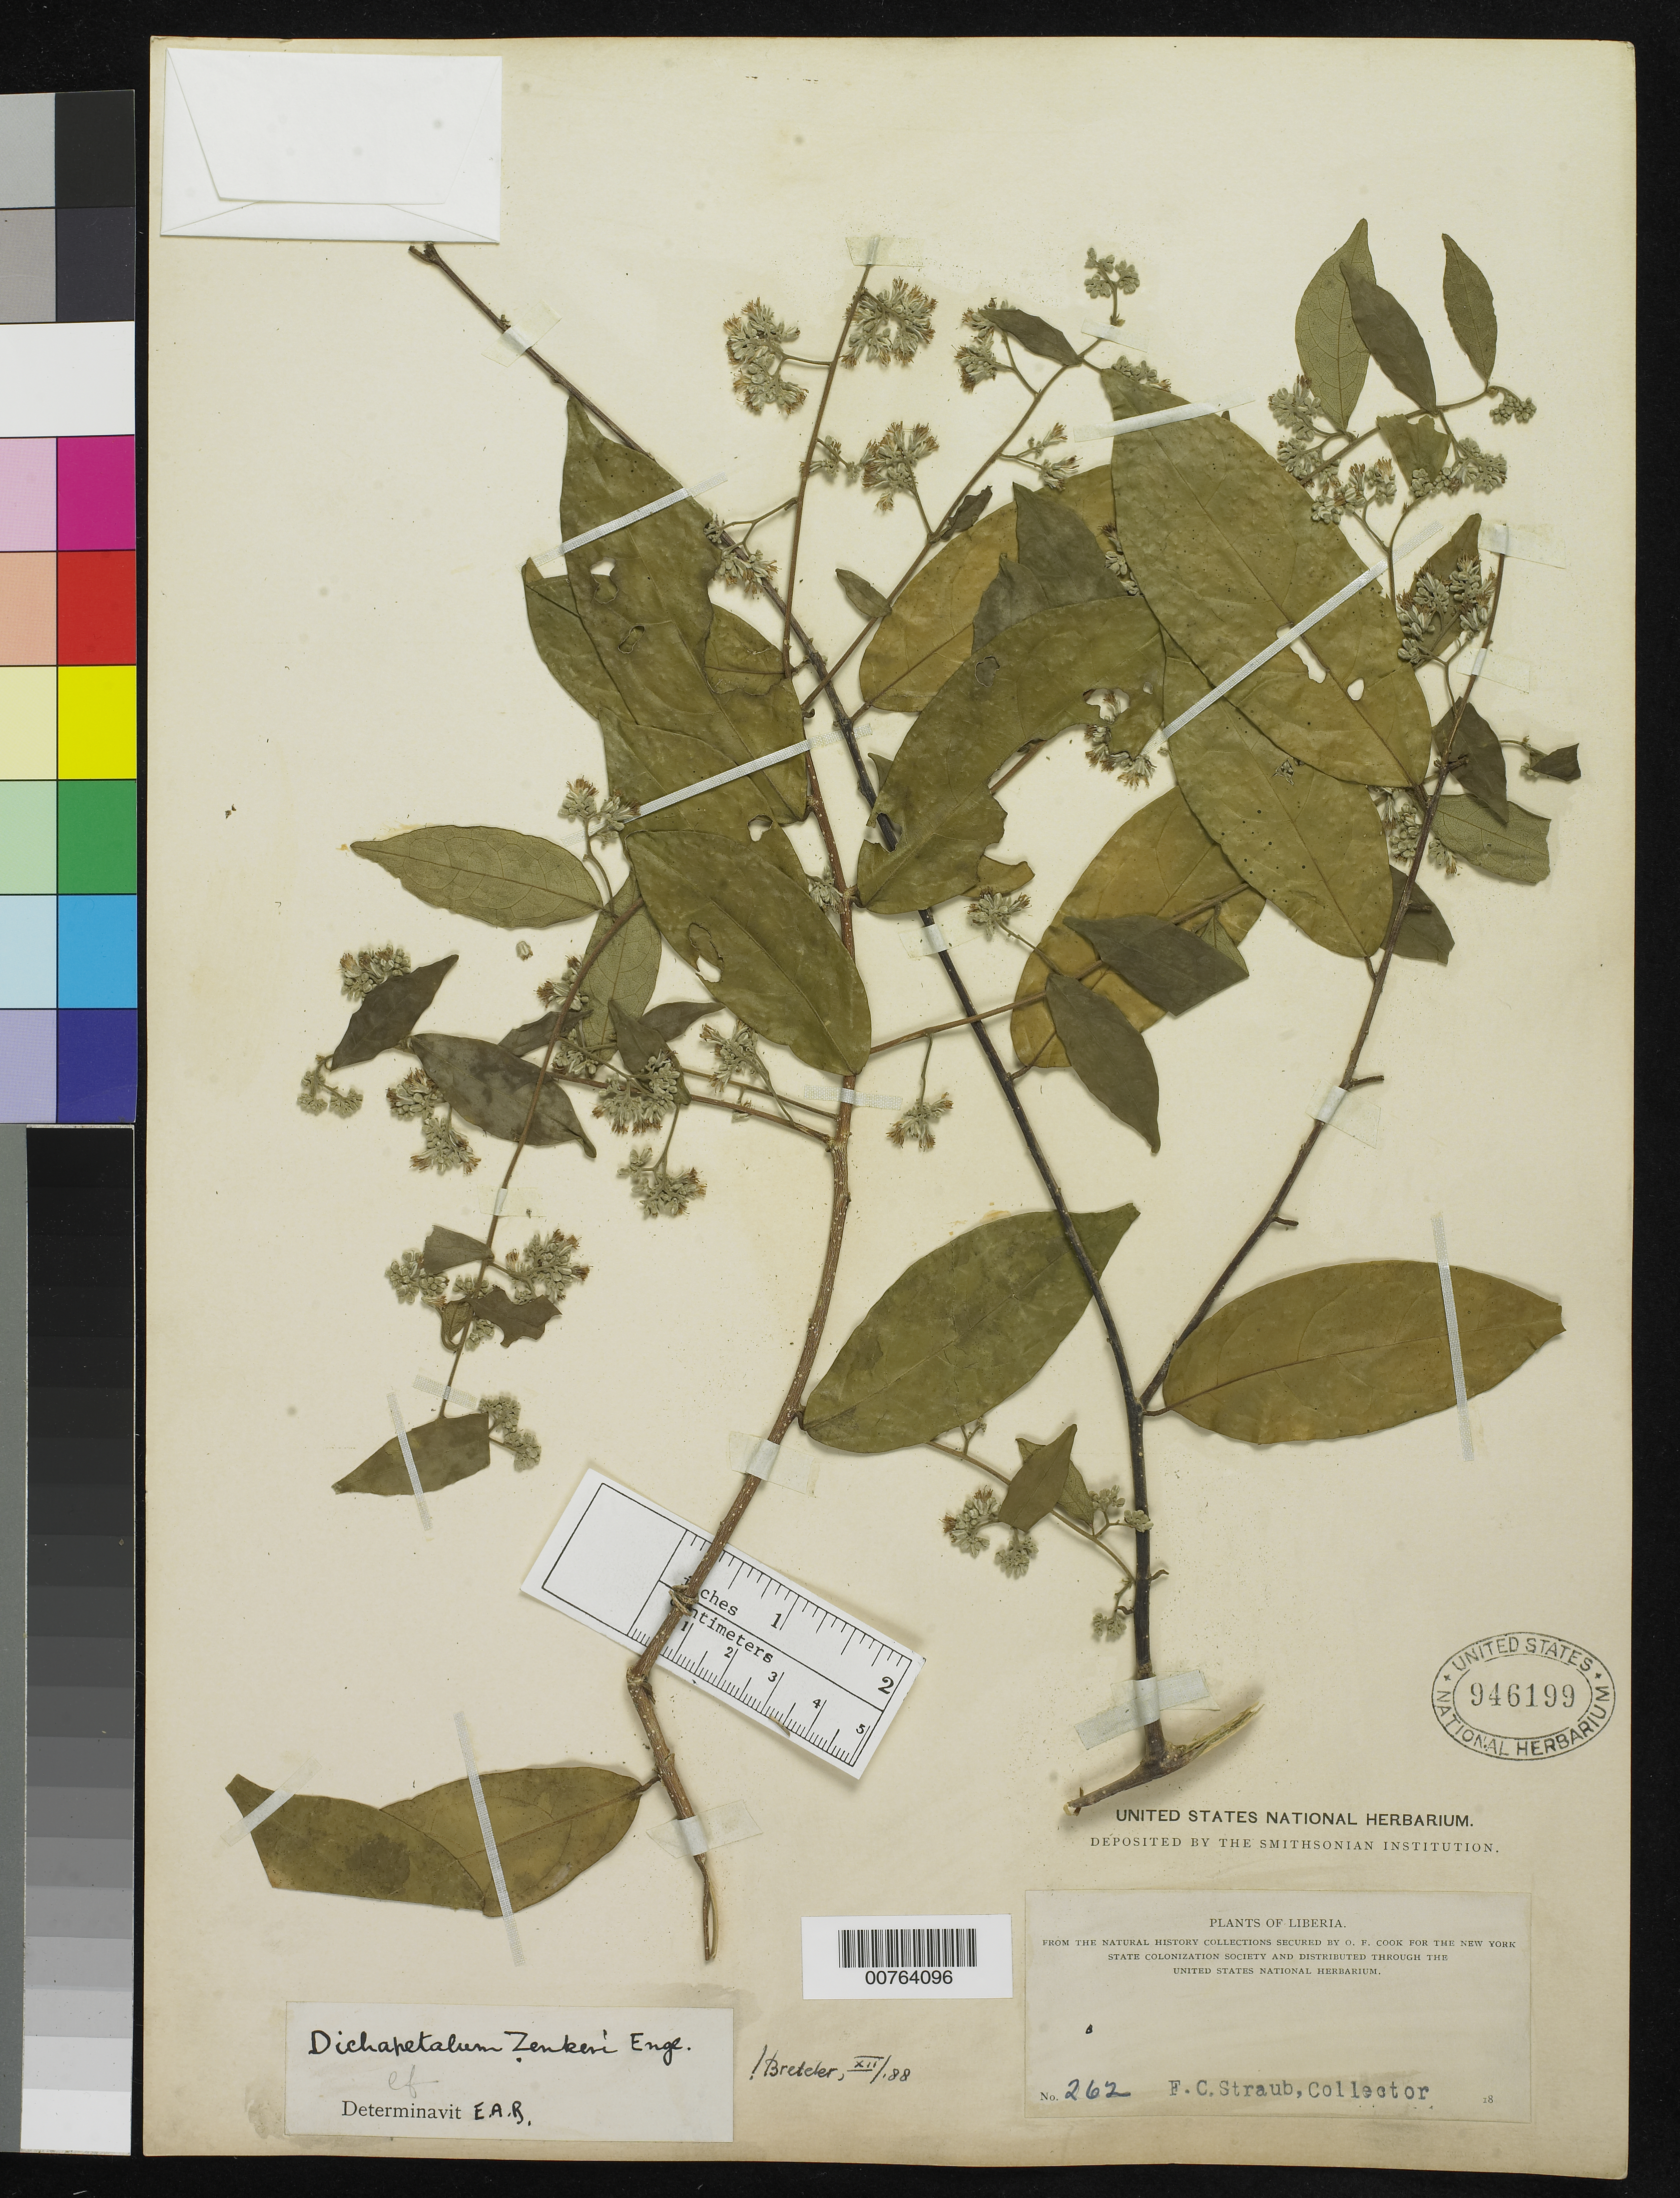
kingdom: Plantae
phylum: Tracheophyta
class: Magnoliopsida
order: Malpighiales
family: Dichapetalaceae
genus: Dichapetalum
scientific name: Dichapetalum zenkeri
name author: Engl.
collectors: F. Straub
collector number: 262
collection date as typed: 18--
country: Liberia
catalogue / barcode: US 946199